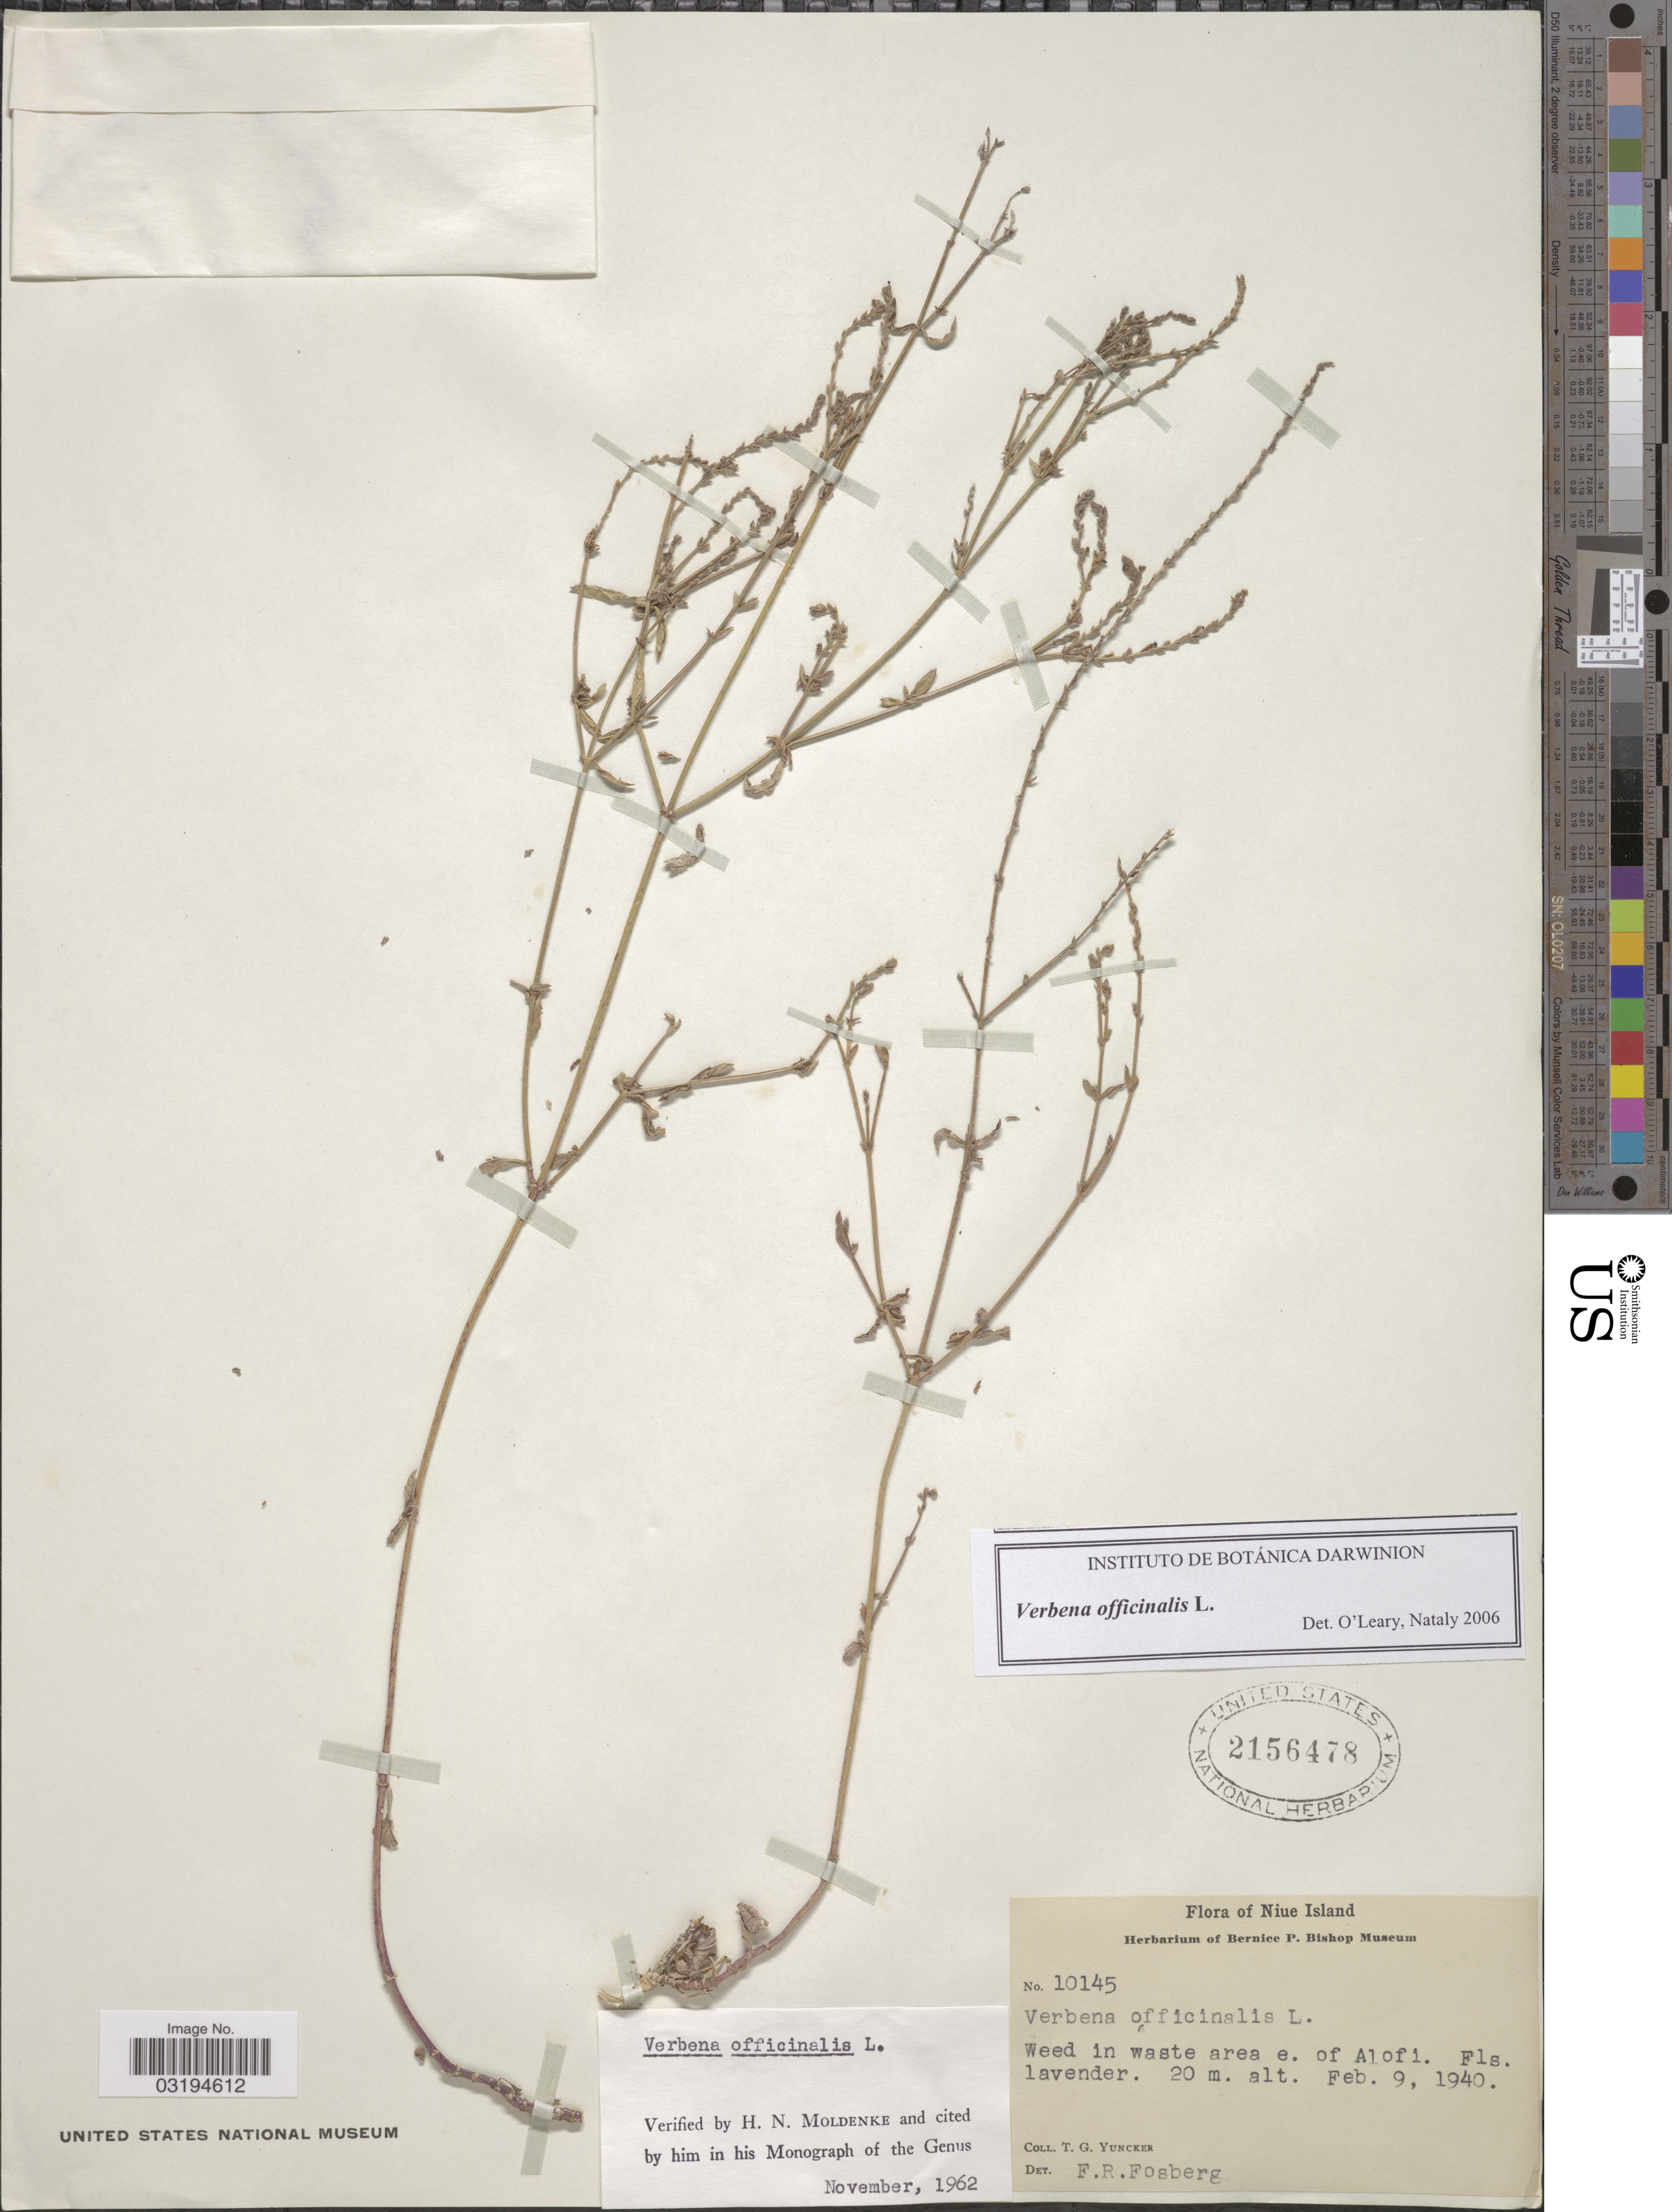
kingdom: Plantae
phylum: Tracheophyta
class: Magnoliopsida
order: Lamiales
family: Verbenaceae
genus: Verbena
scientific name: Verbena officinalis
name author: L.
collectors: T. G. Yuncker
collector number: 10145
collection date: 1940-02-09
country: Niue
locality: Niue Island. Weed in waste area e. of Alofi.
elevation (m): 20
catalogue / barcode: US 2156478